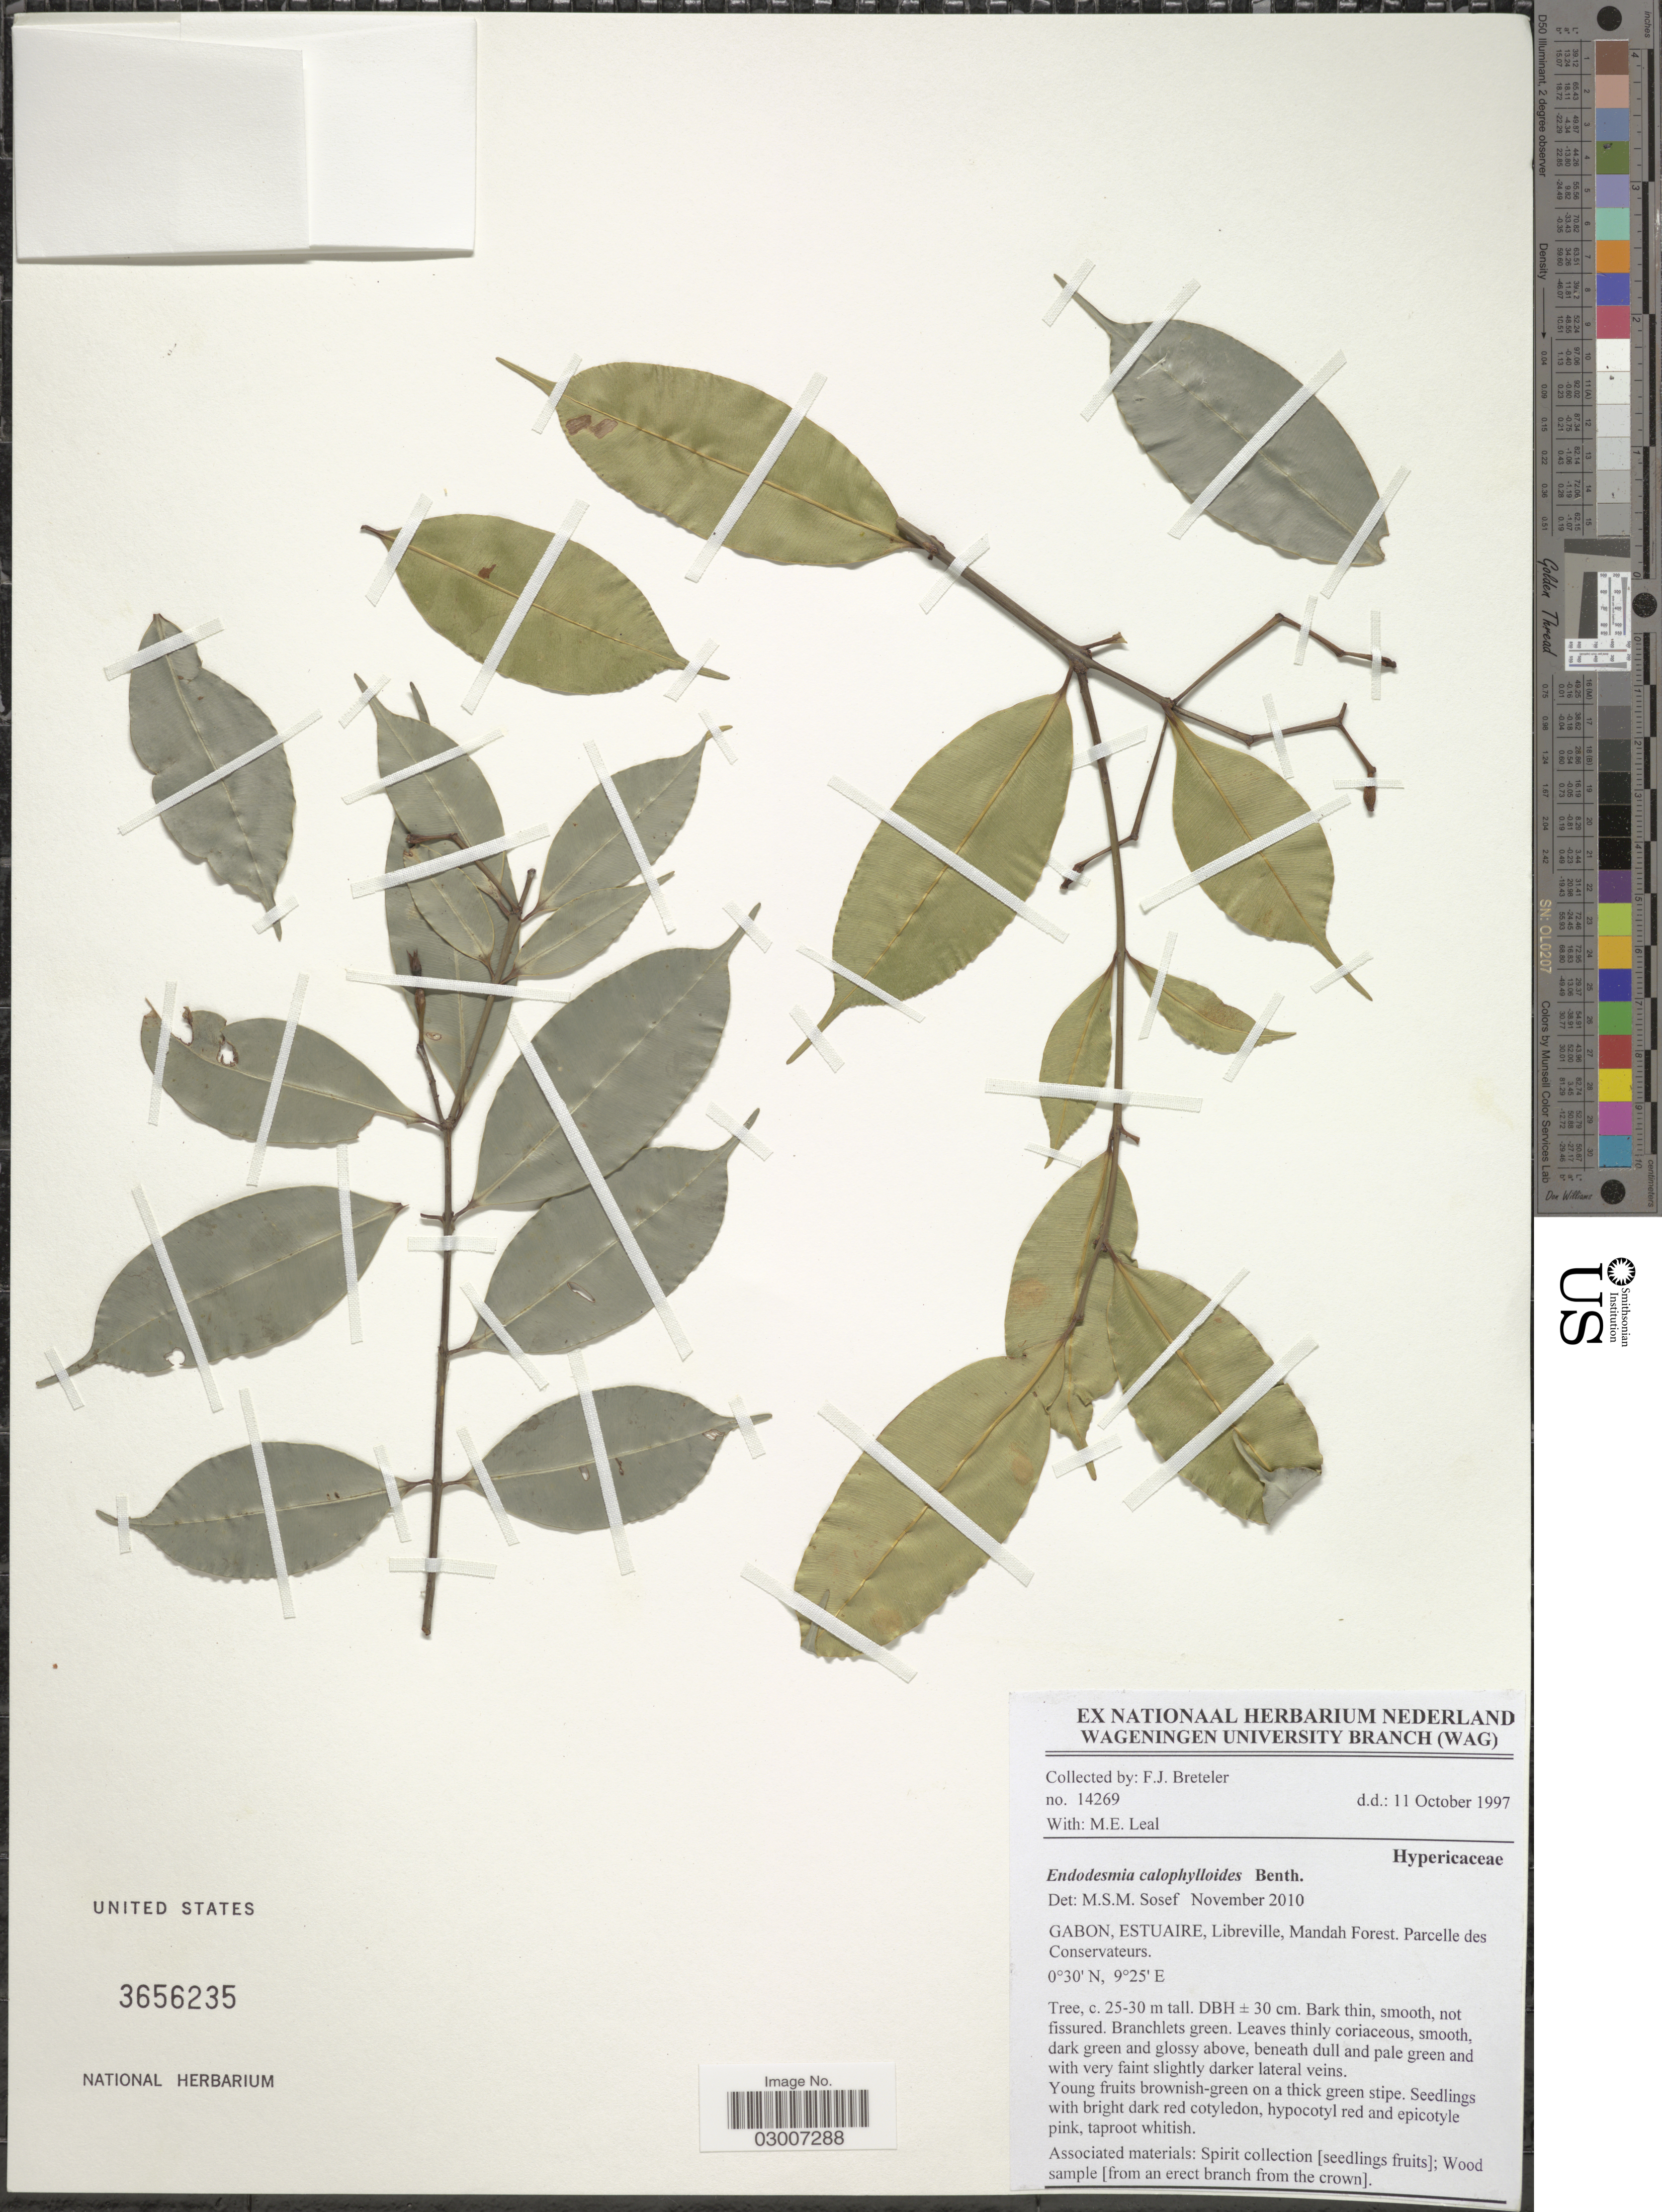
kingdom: Plantae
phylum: Tracheophyta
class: Magnoliopsida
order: Malpighiales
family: Calophyllaceae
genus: Endodesmia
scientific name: Endodesmia calophylloides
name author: Benth.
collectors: F. J. Breteler & M. E. Leal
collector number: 14269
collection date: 1997-10-11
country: Gabon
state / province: Estuaire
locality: Libreville, Mandah Forest. Parcelle des Conservateurs.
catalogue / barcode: US 3656235